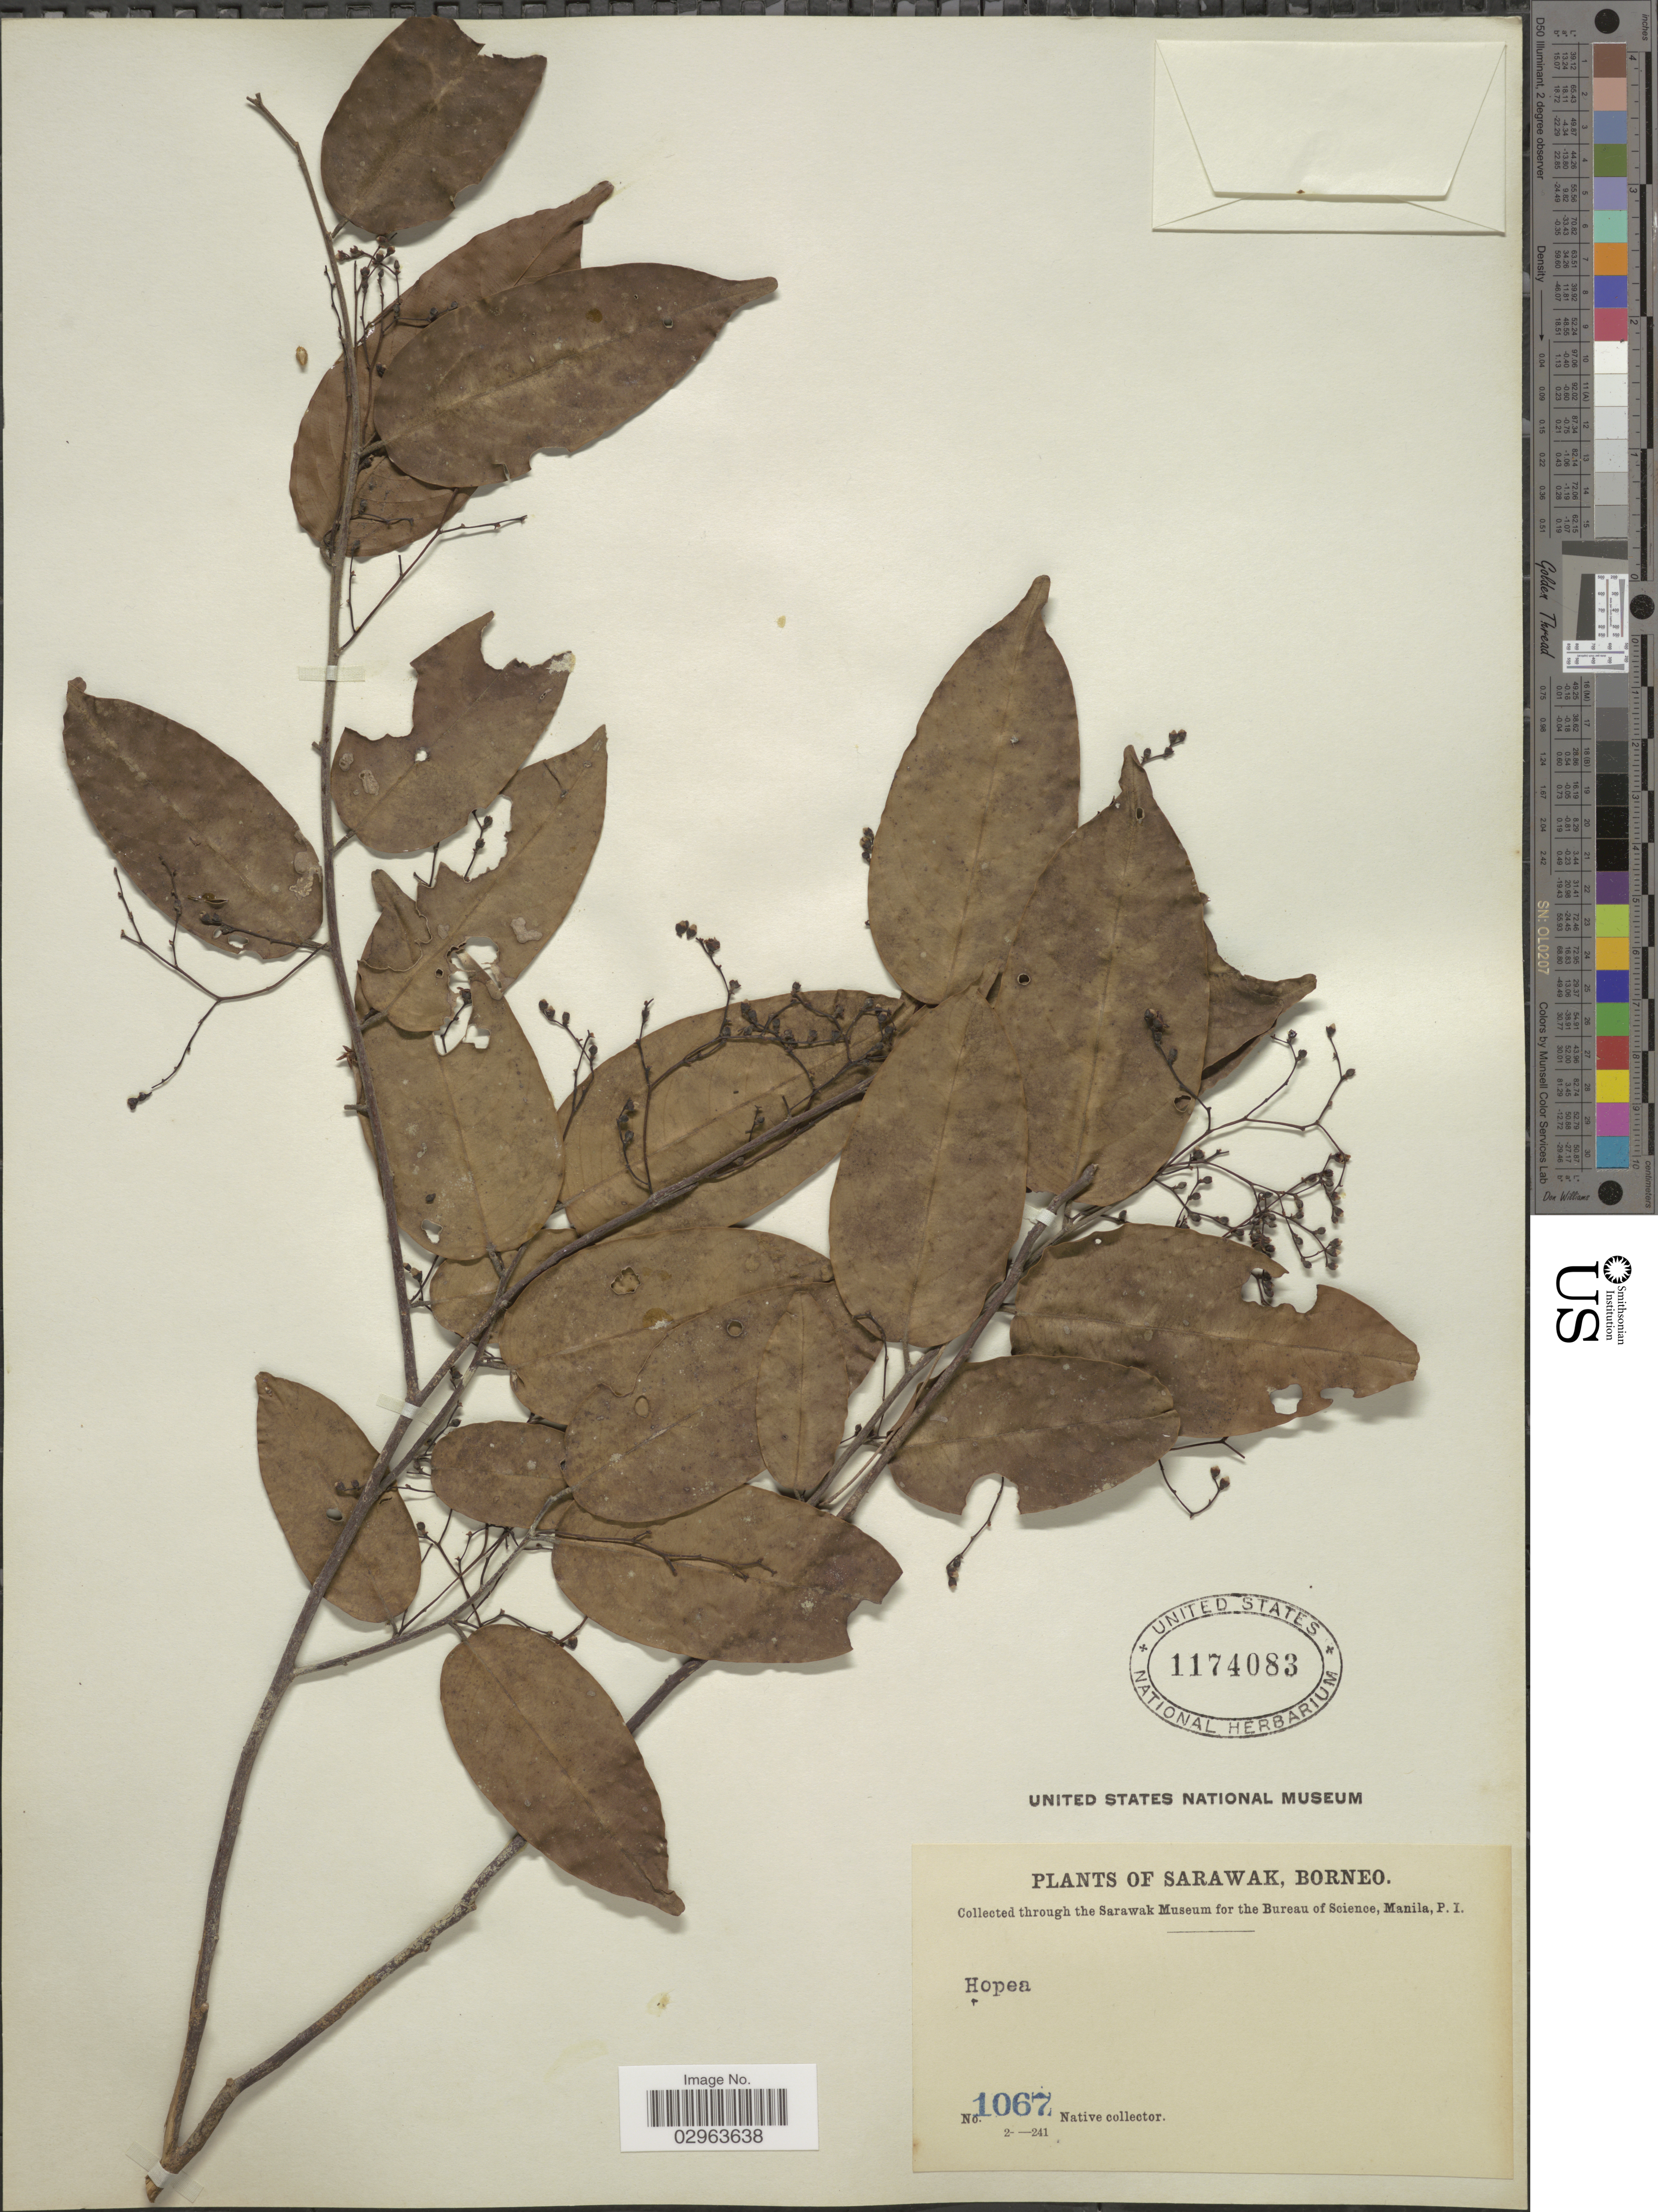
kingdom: Plantae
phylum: Tracheophyta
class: Magnoliopsida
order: Malvales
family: Dipterocarpaceae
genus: Hopea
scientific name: Hopea sp.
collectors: Native collector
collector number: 1067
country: Malaysia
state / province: Sarawak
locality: Borneo.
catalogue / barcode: US 1174083